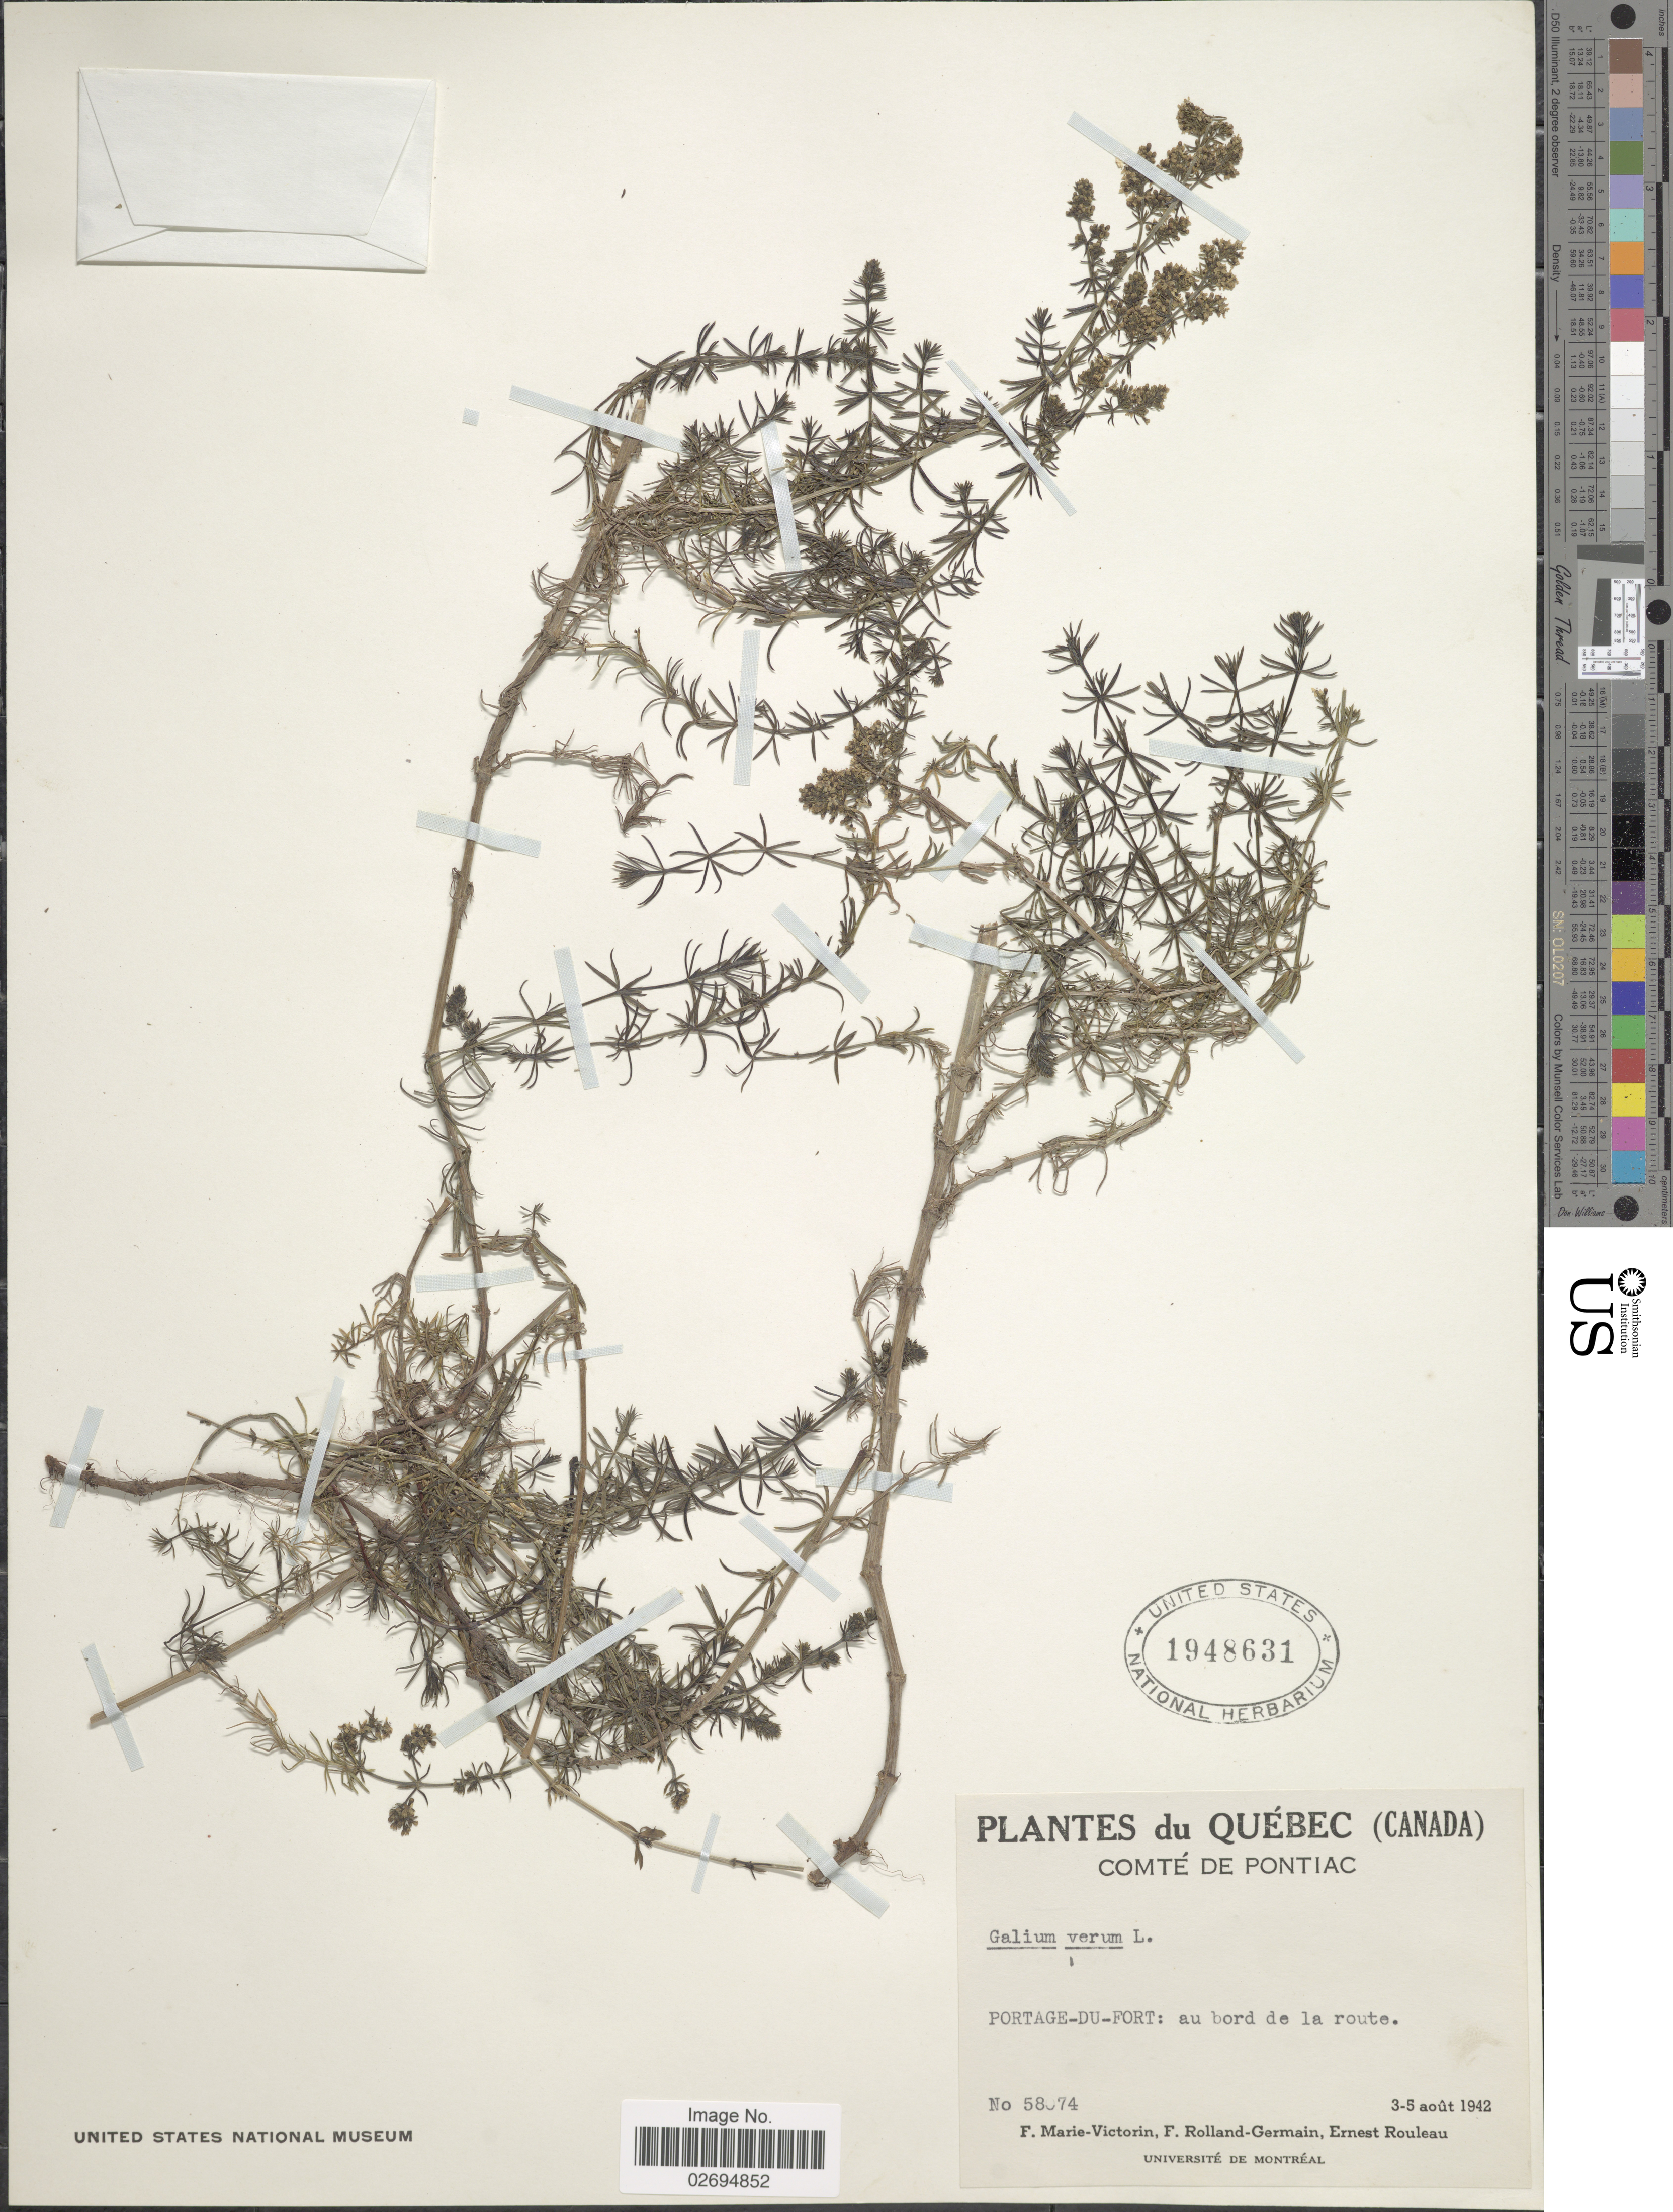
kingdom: Plantae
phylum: Tracheophyta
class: Magnoliopsida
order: Gentianales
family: Rubiaceae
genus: Galium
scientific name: Galium verum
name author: L.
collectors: F. Marie-Victorin, Rolland-Germain & E. Rouleau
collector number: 58074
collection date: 1942-08-03/1942-08-05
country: Canada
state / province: Quebec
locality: Comté de Pontiac, Portage-Du-Fort: au bord de la route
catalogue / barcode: US 1948631